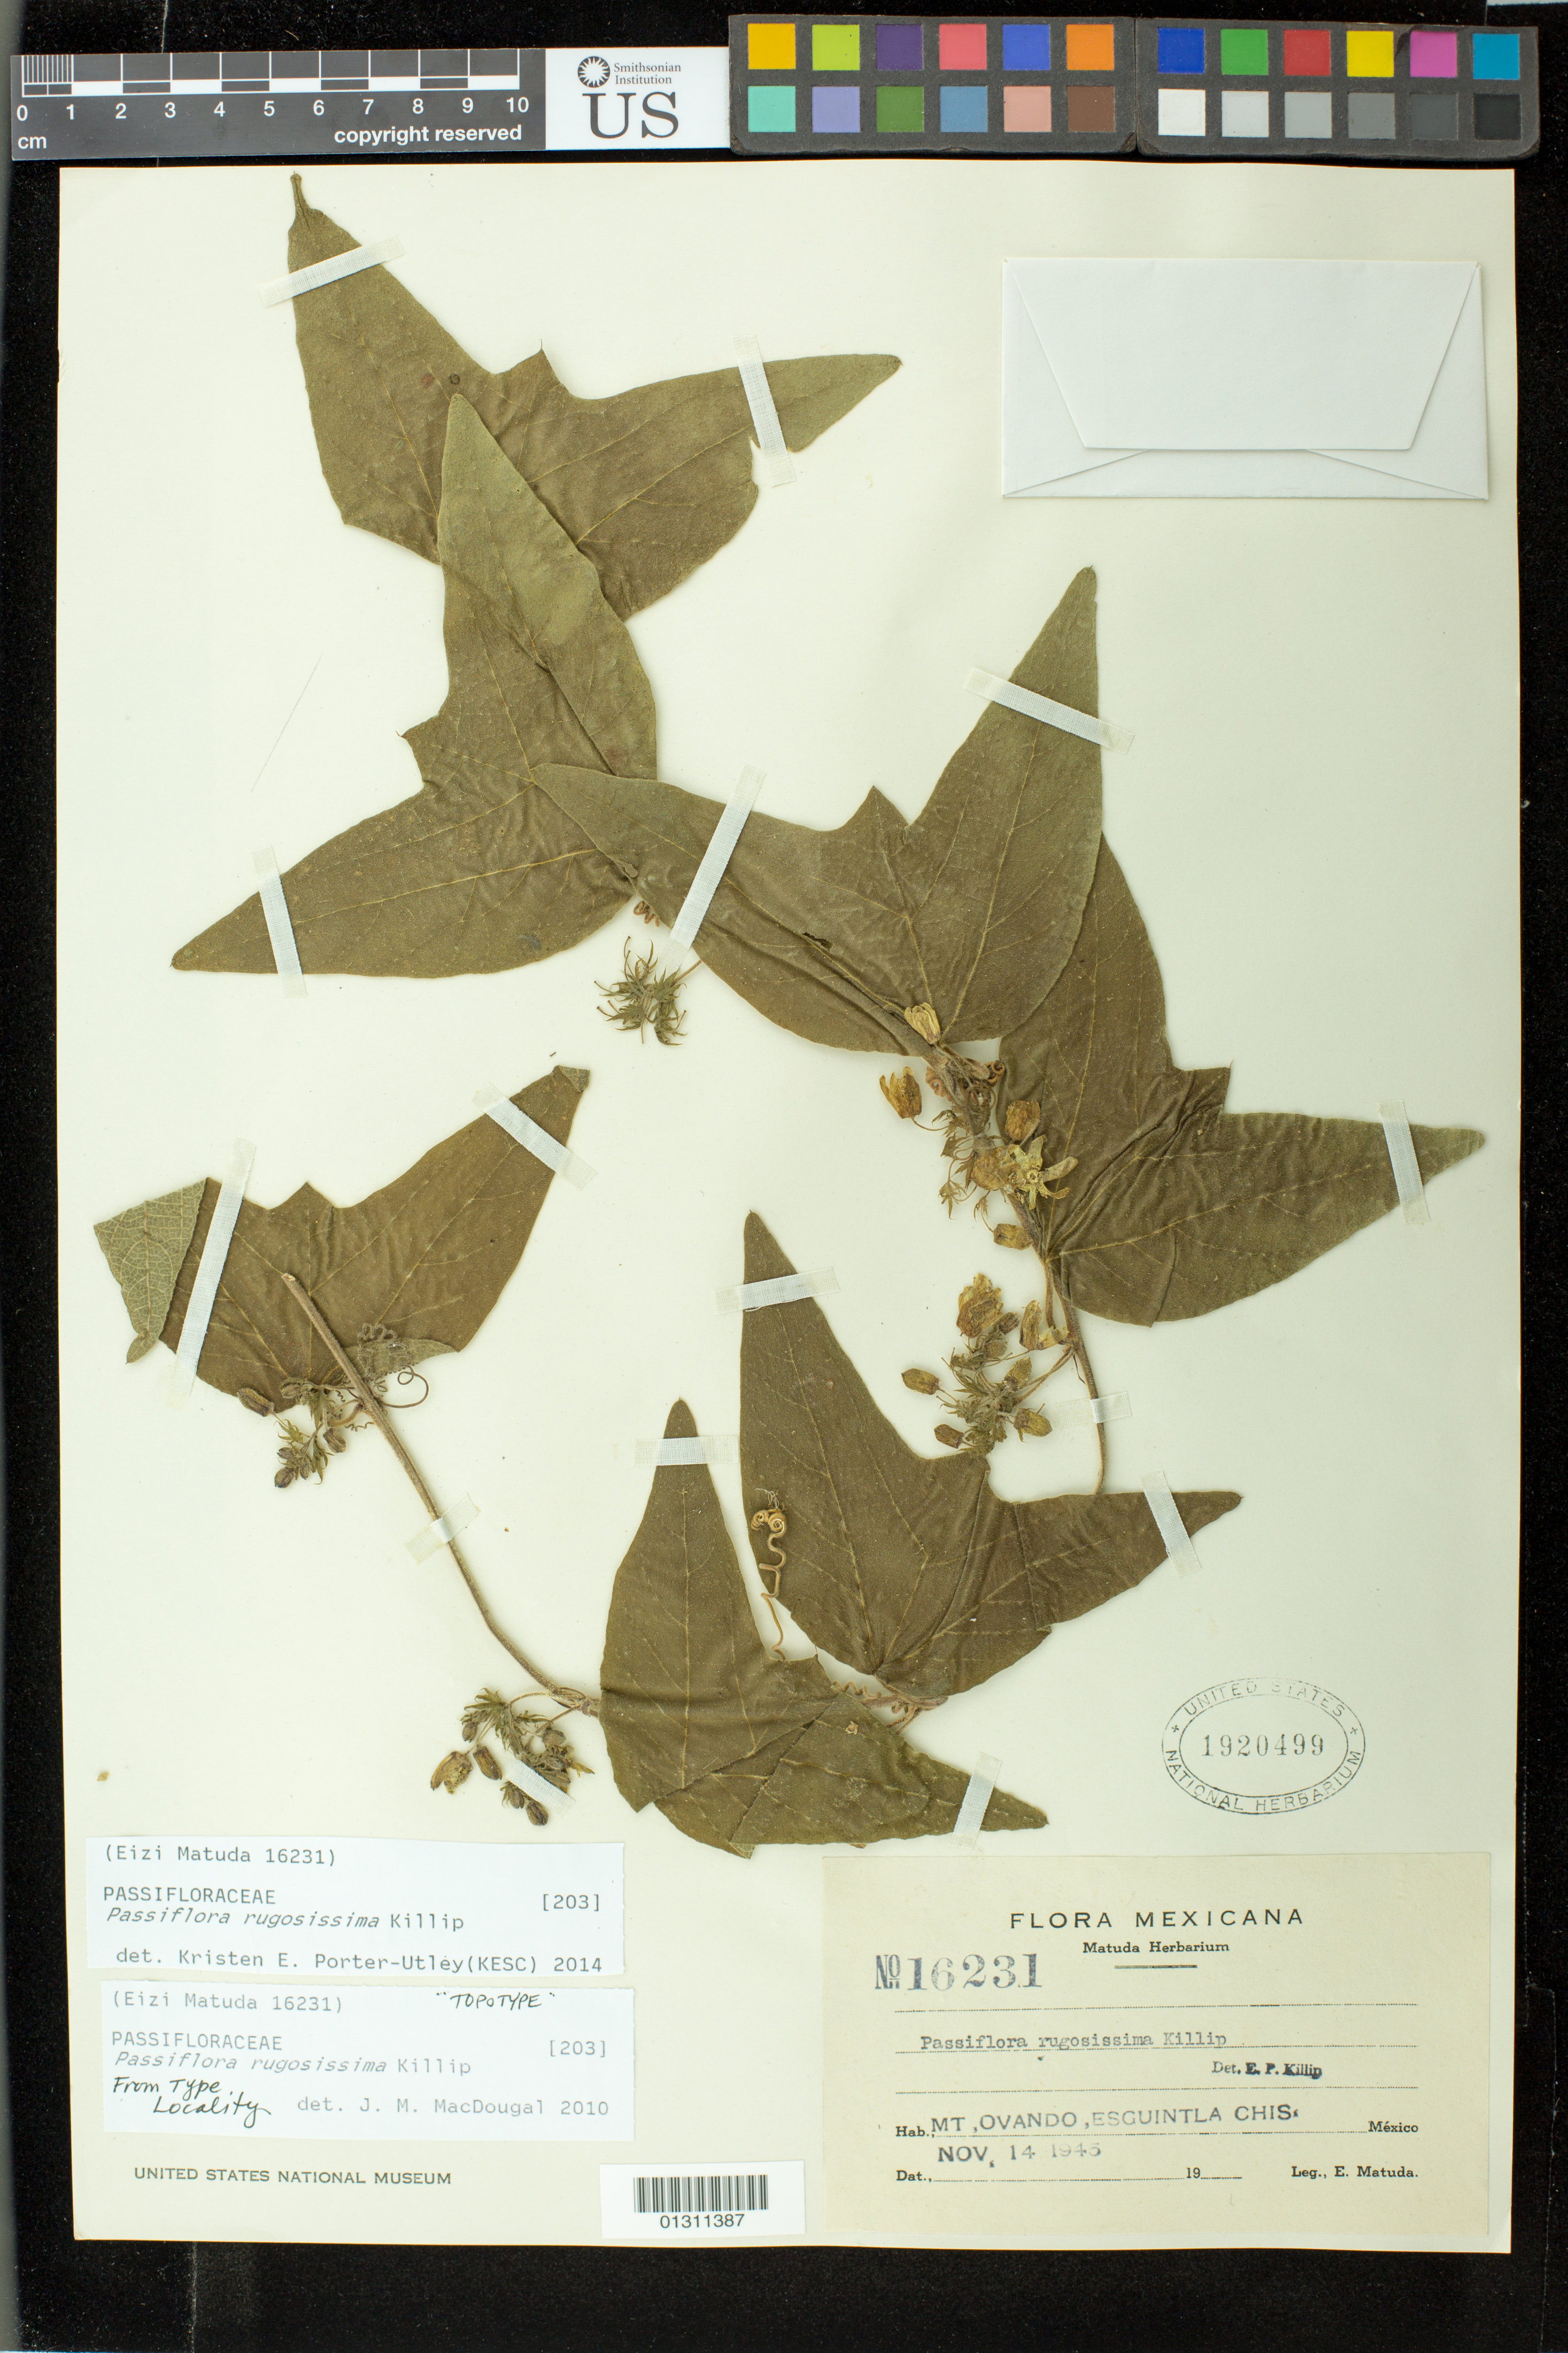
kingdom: Plantae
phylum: Tracheophyta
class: Magnoliopsida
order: Malpighiales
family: Passifloraceae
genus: Passiflora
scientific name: Passiflora rugosissima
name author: Killip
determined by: Porter-Utley, Kristen E.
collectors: E. Matuda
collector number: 16231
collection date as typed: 14 Nov 1945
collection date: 1945-11-14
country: Mexico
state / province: Chiapas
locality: Esquintla Chiapas, Mt. Ovando.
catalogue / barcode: US 1920499